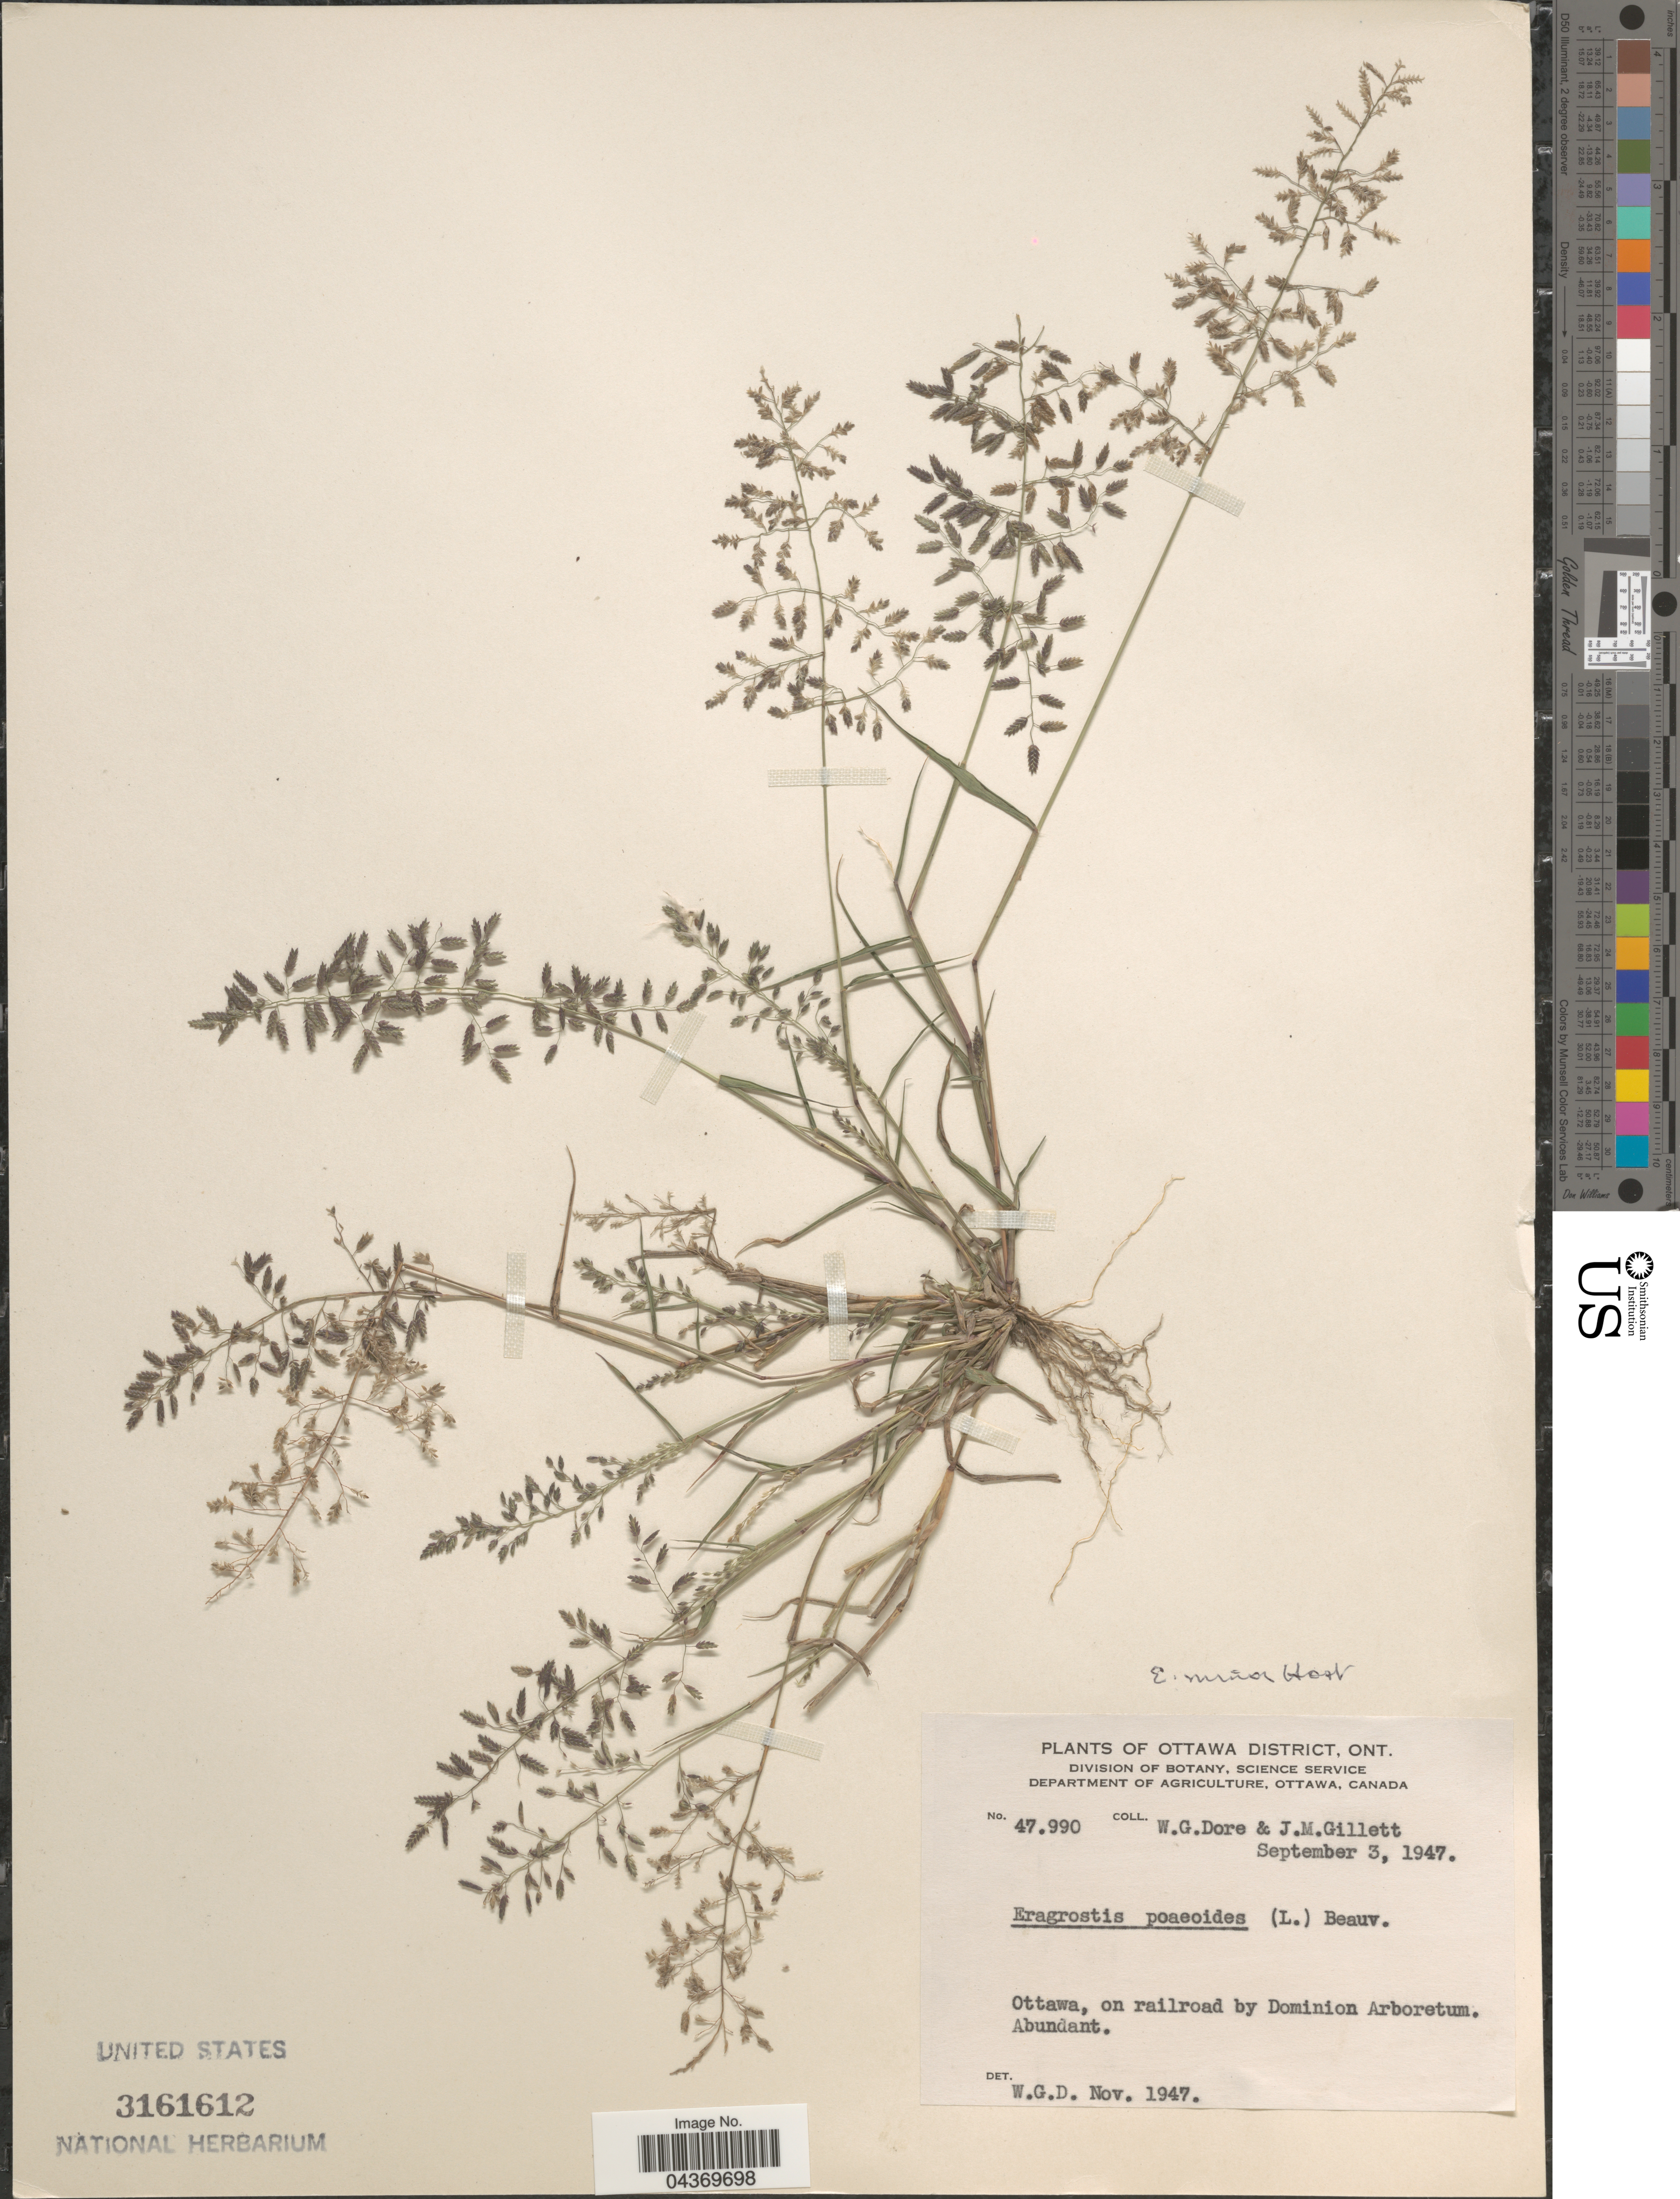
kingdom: Plantae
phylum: Tracheophyta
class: Liliopsida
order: Poales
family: Poaceae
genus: Eragrostis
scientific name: Eragrostis minor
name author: Host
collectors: W. Dore & J. M. Gillett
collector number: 47990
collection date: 1947-09-03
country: Canada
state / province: Ontario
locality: Ottawa District. Ottawa, on railroad by Dominion Arboretum. Abundant.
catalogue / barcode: US 3161612